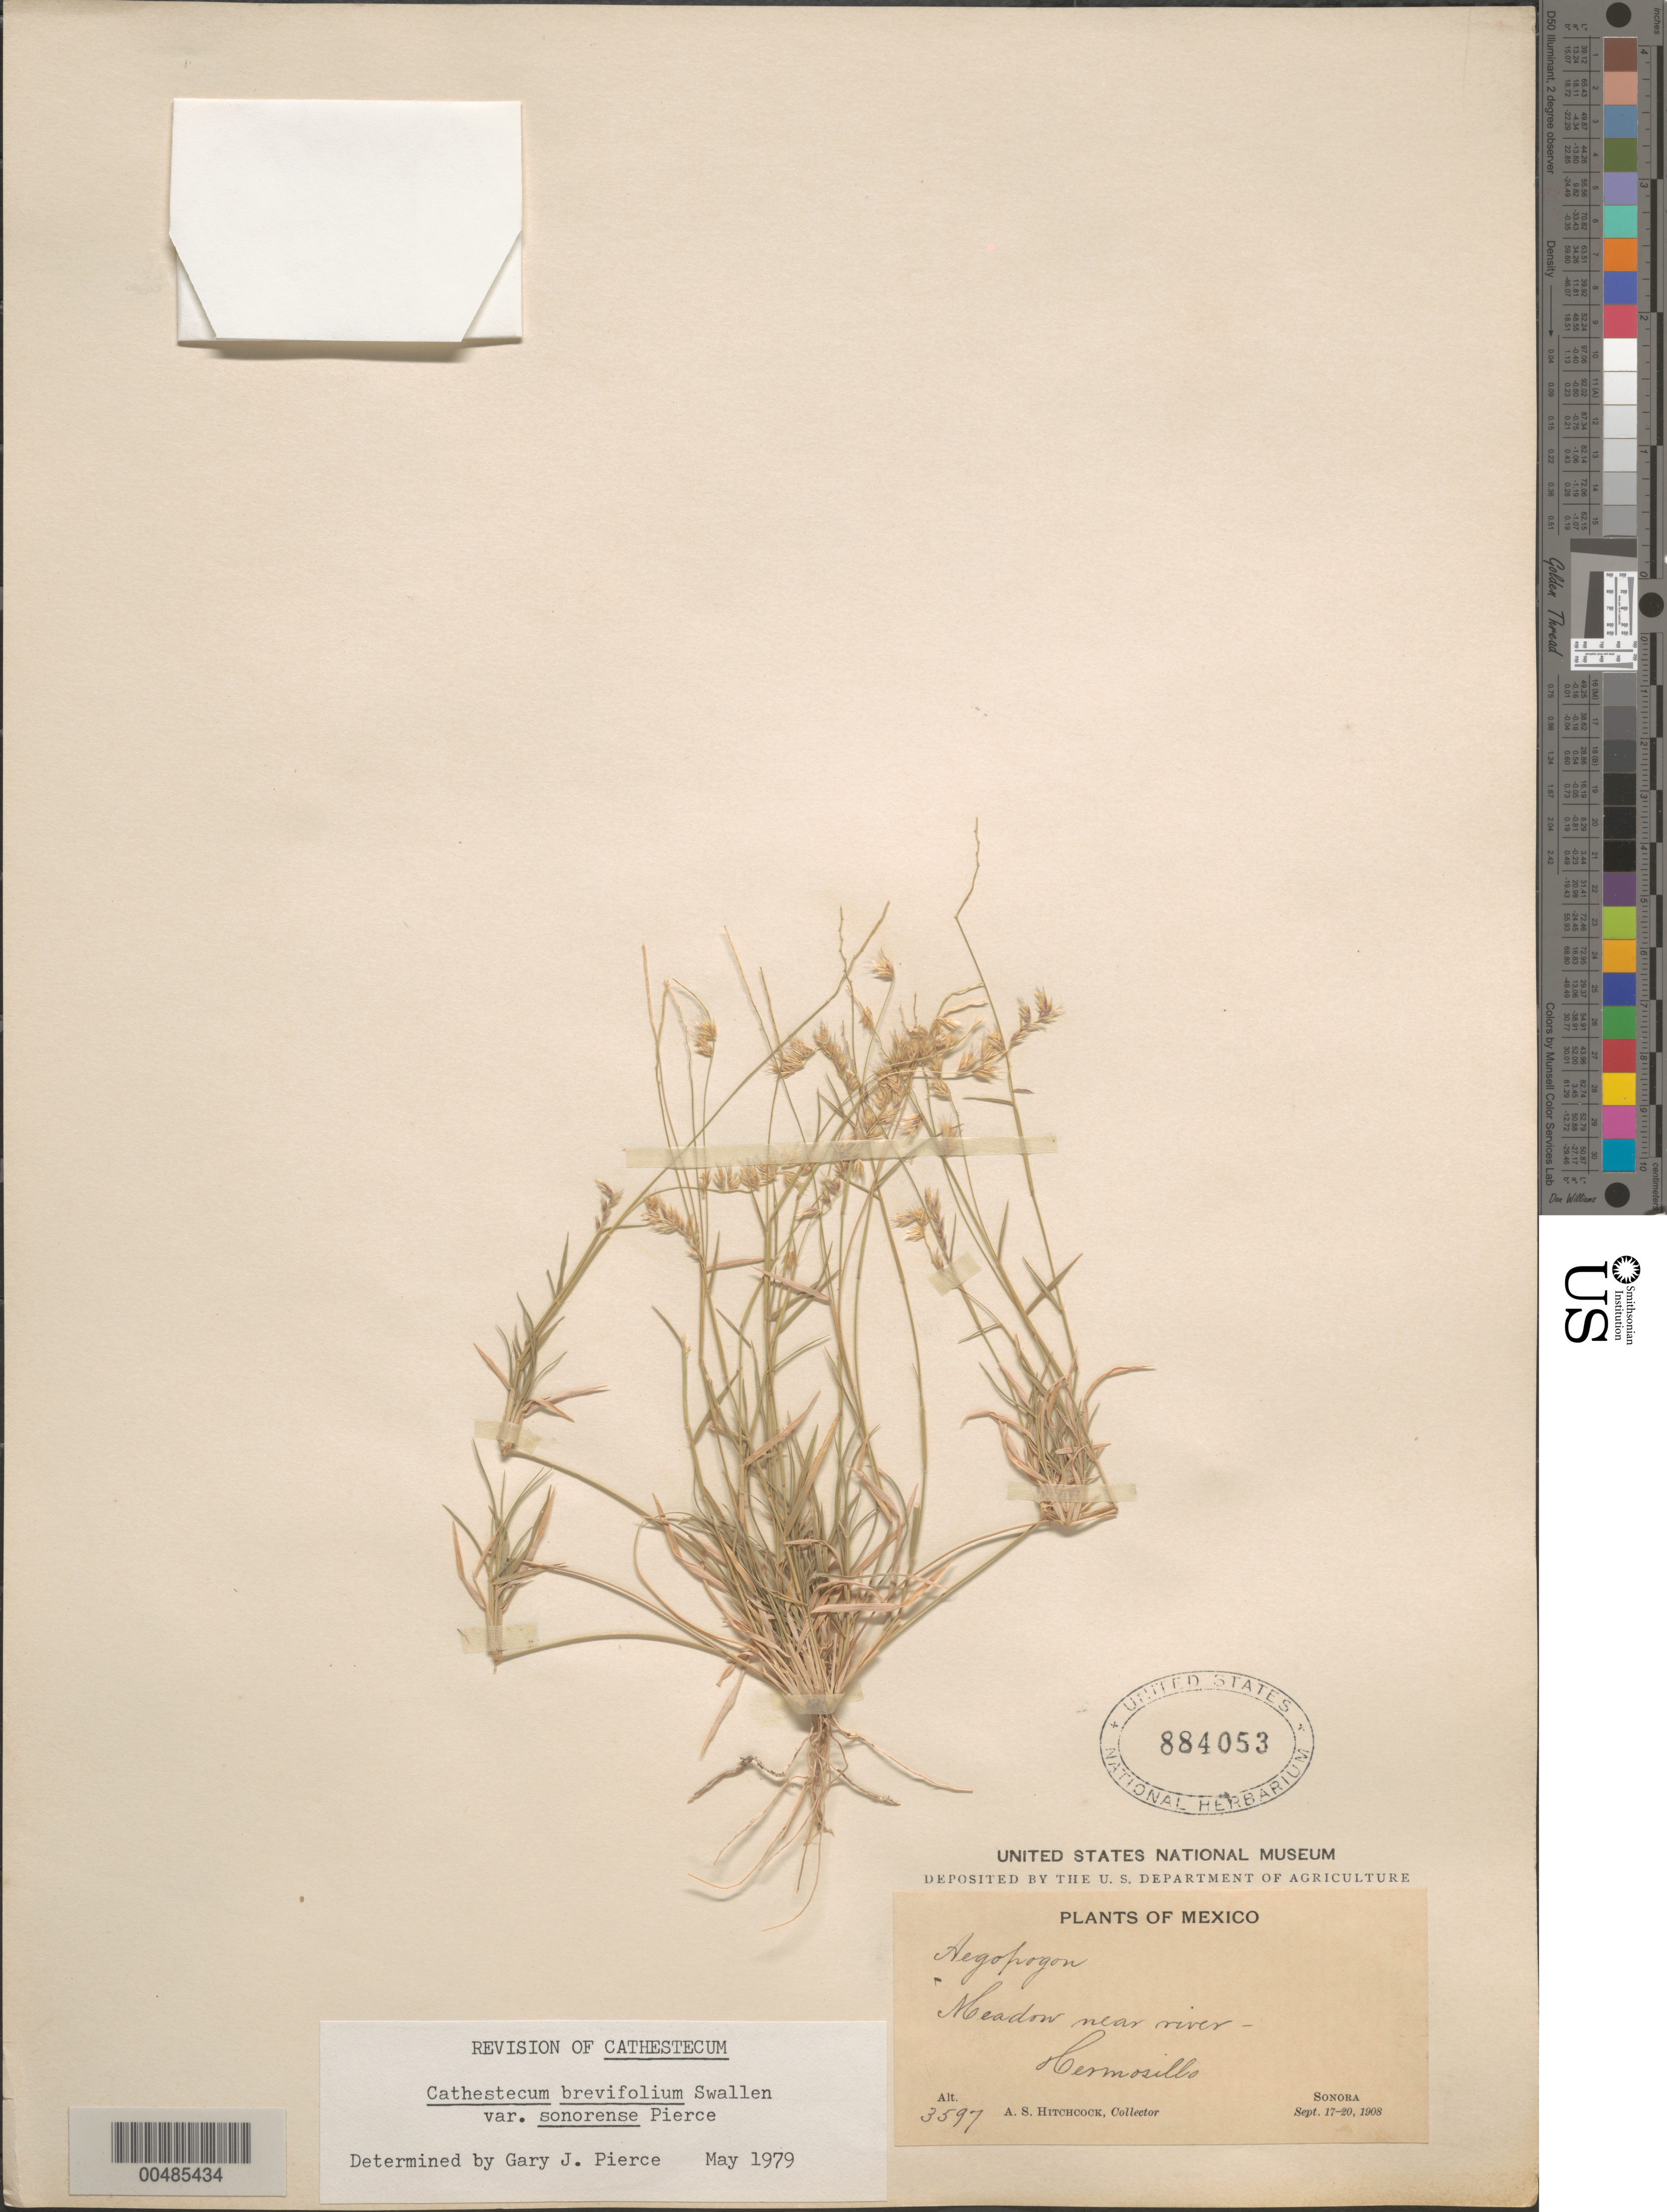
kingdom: Plantae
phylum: Tracheophyta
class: Liliopsida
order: Poales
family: Poaceae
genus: Cathestecum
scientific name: Cathestecum brevifolium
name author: Swallen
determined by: Pierce, G. J.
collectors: A. S. Hitchcock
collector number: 3597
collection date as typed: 17 Sep 1908 to 20 Sep 1908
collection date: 1908-09-17/1908-09-20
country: Mexico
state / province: Sonora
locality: Hermosillo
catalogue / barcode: US 884053